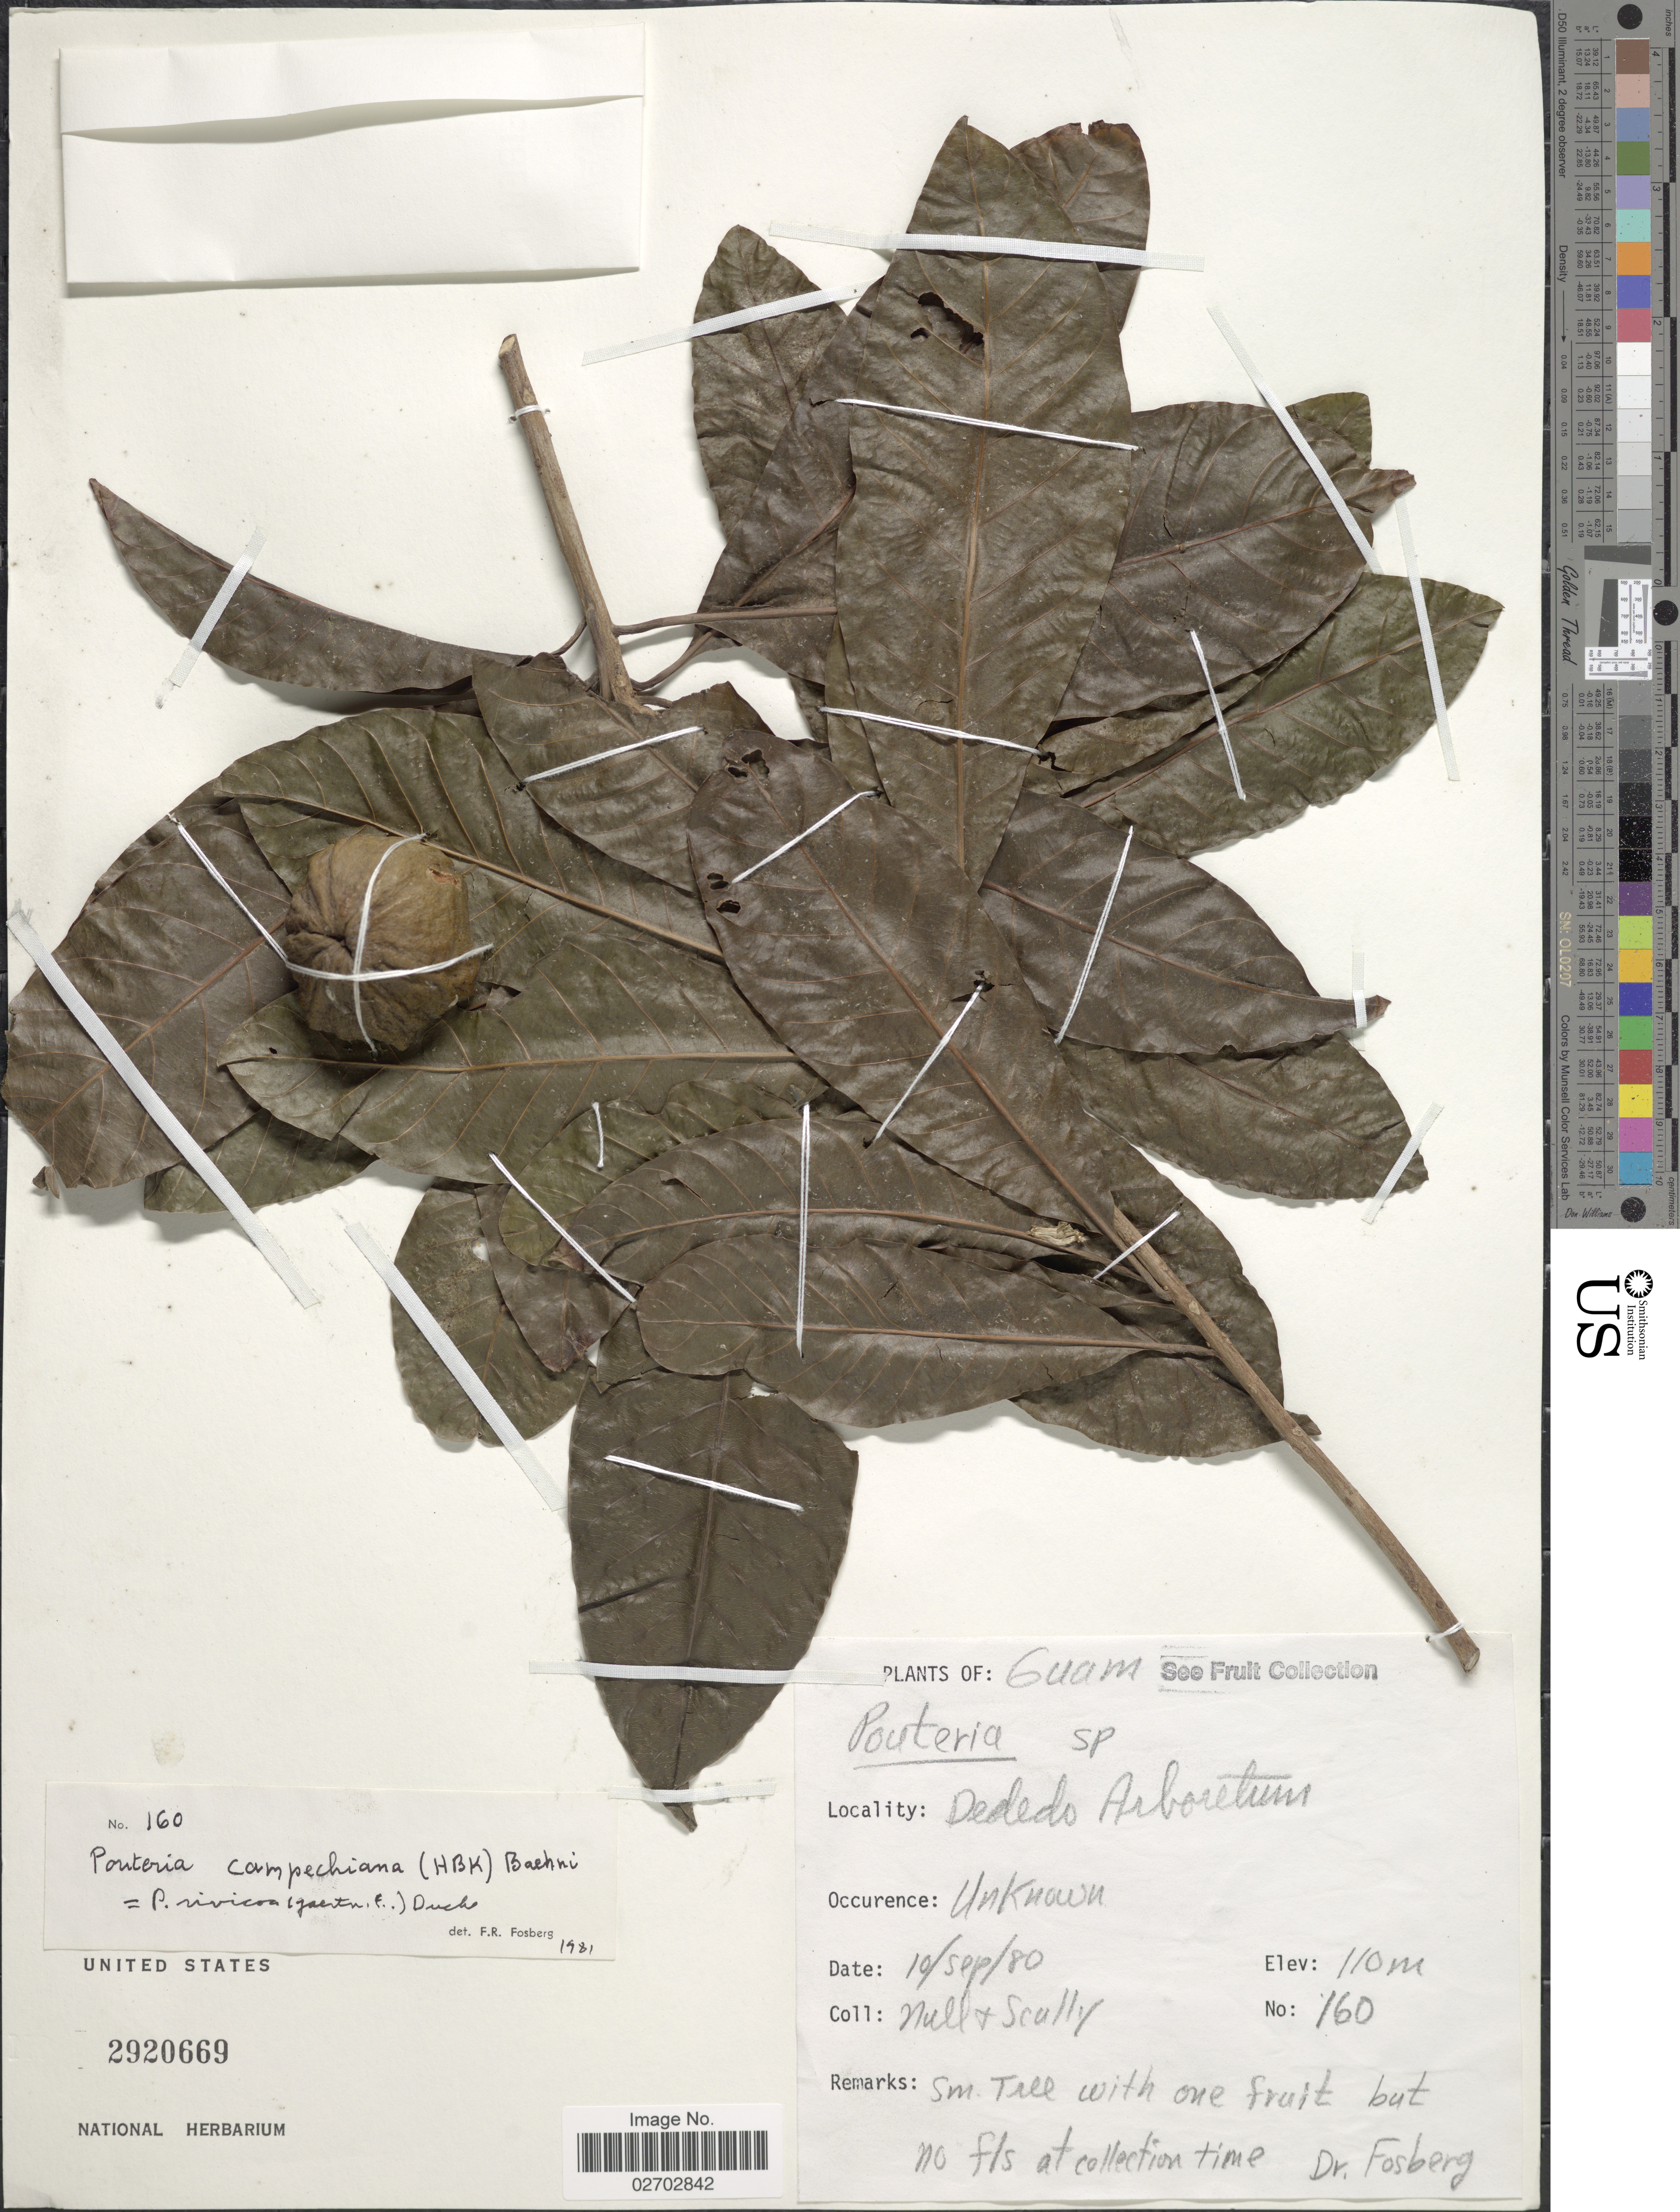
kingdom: Plantae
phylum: Tracheophyta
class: Magnoliopsida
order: Ericales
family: Sapotaceae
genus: Pouteria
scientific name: Pouteria rivicoa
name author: Ducke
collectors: -. Null & Scully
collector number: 160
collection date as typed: Transcribed d/m/y: 10/9/80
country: Guam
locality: Dedeo Arboretum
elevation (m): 110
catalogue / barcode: US 2920669